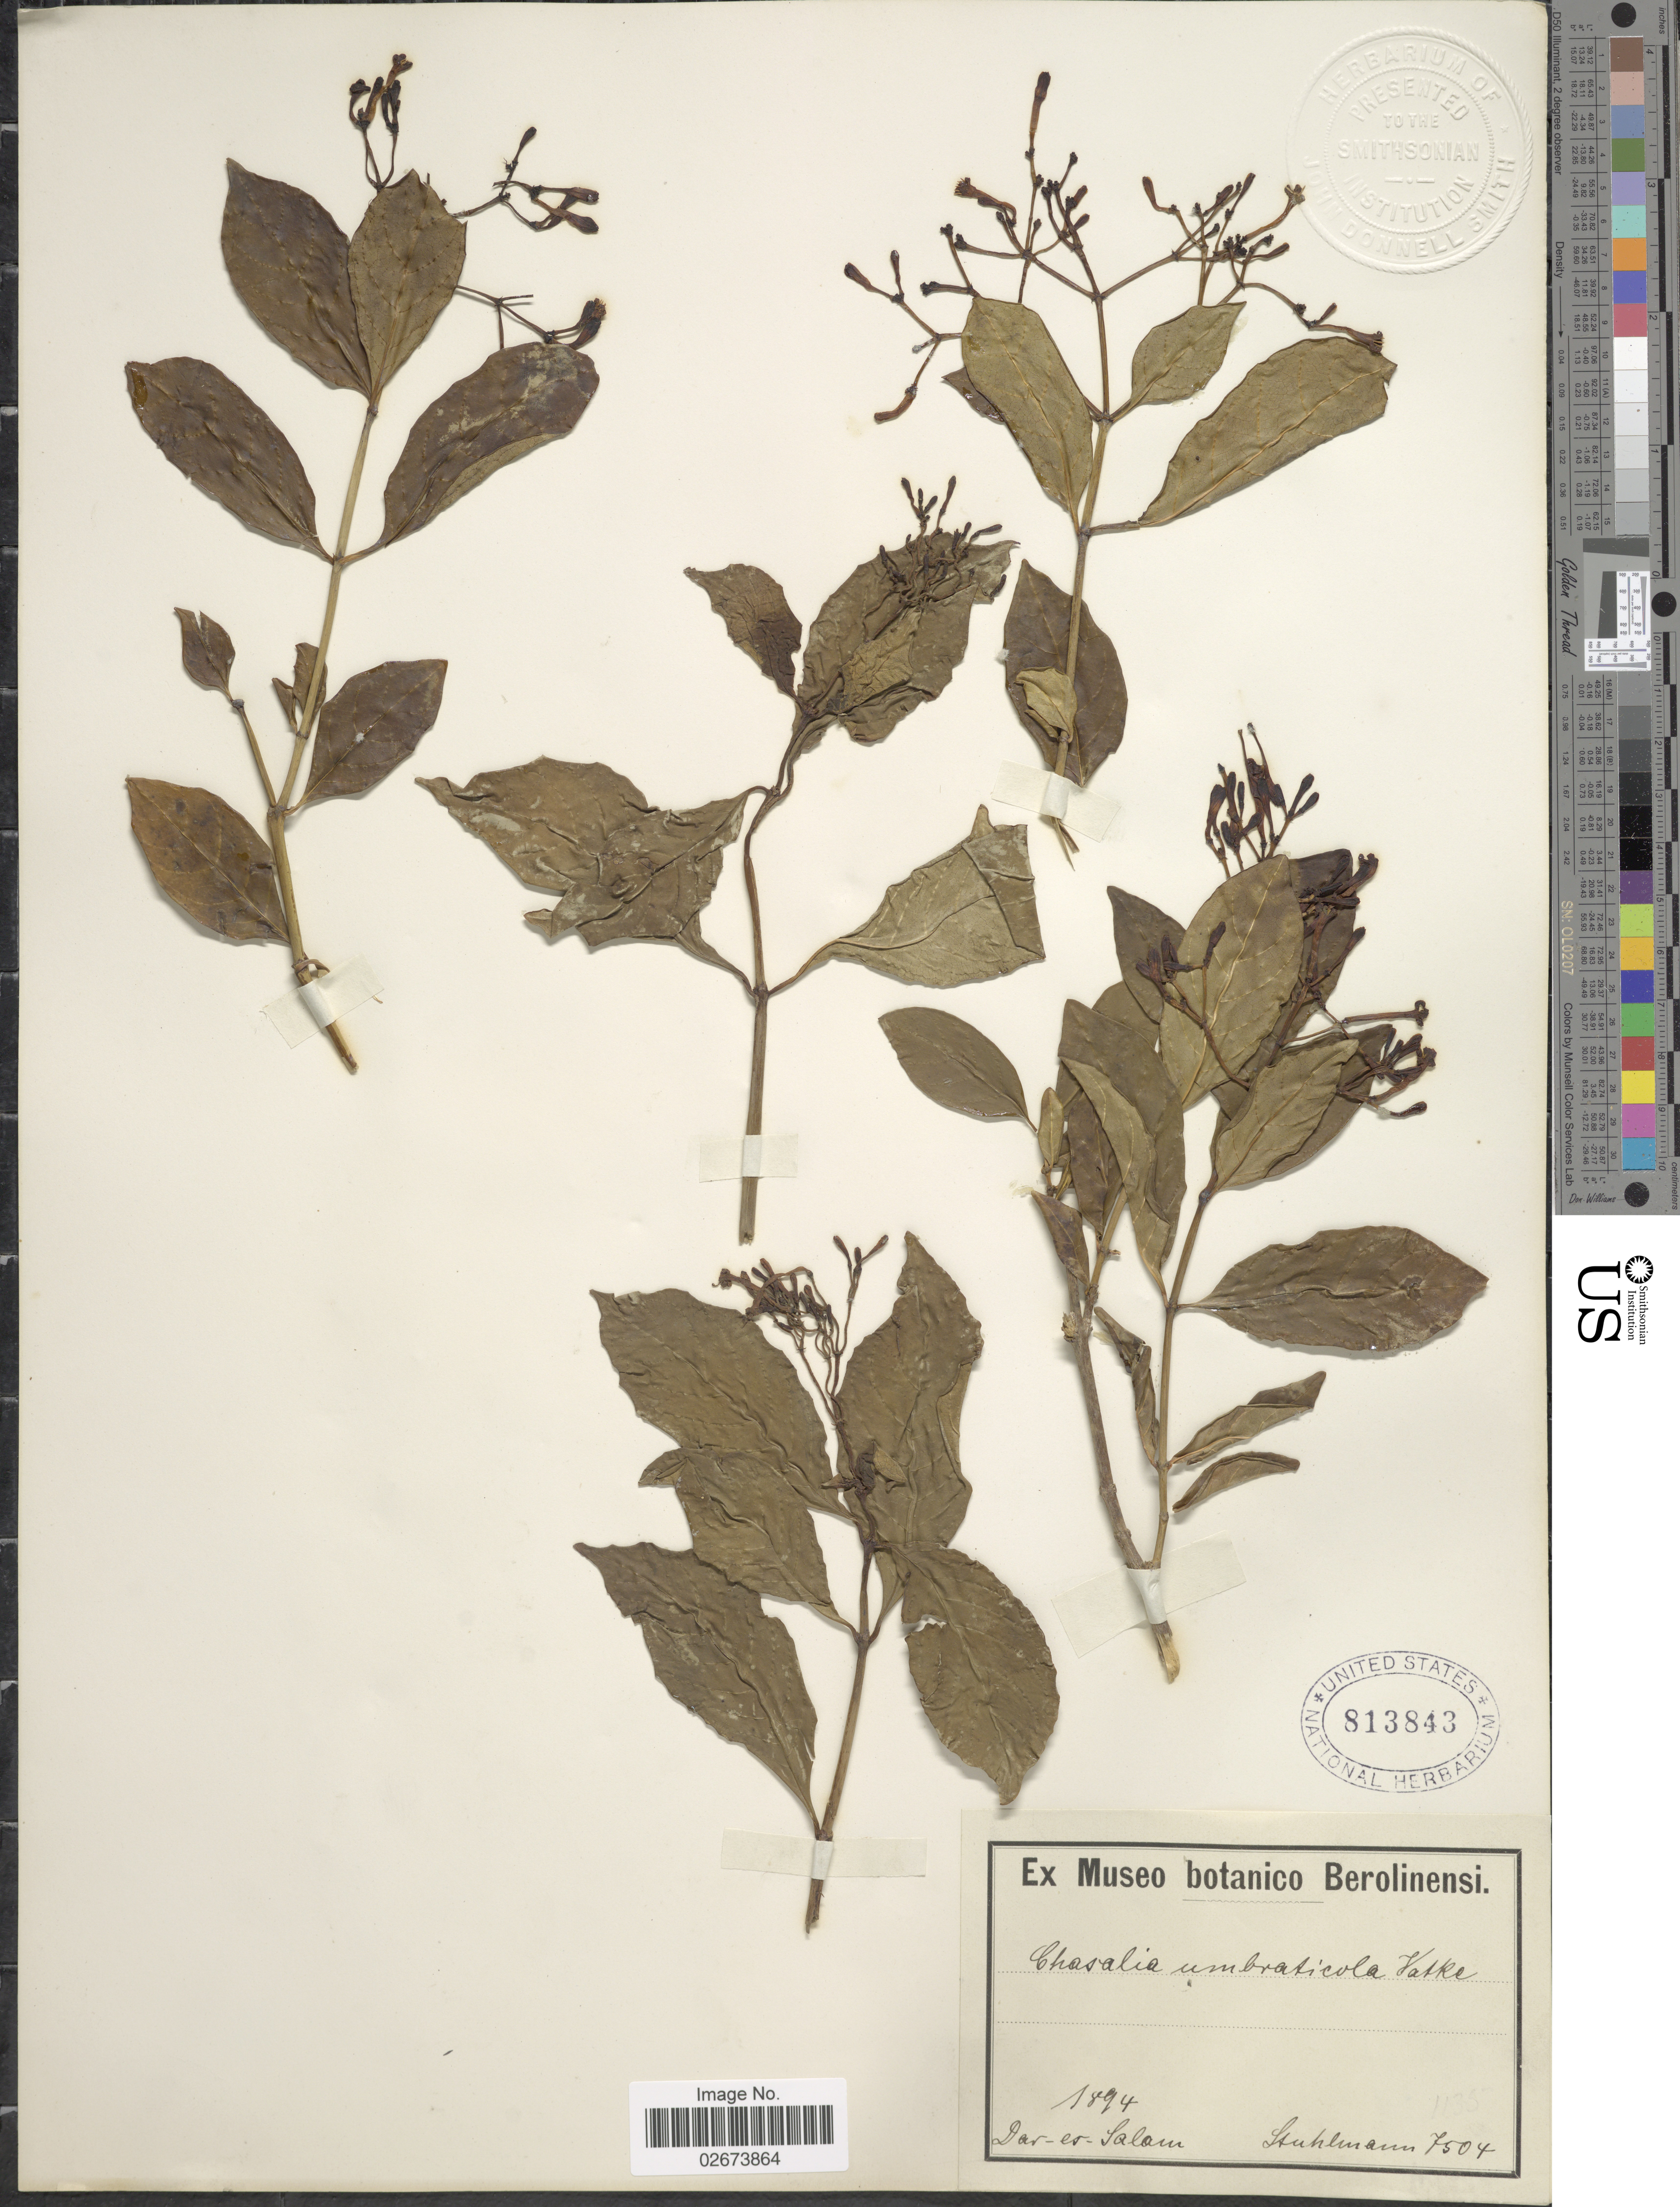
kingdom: Plantae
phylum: Tracheophyta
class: Magnoliopsida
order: Gentianales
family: Rubiaceae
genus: Chassalia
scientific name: Chassalia umbraticola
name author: Vatke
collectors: -. Stuhlmann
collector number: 7504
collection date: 1894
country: Tanzania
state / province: Dar es Salaam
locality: Dar-es-Salam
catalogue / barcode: US 813843